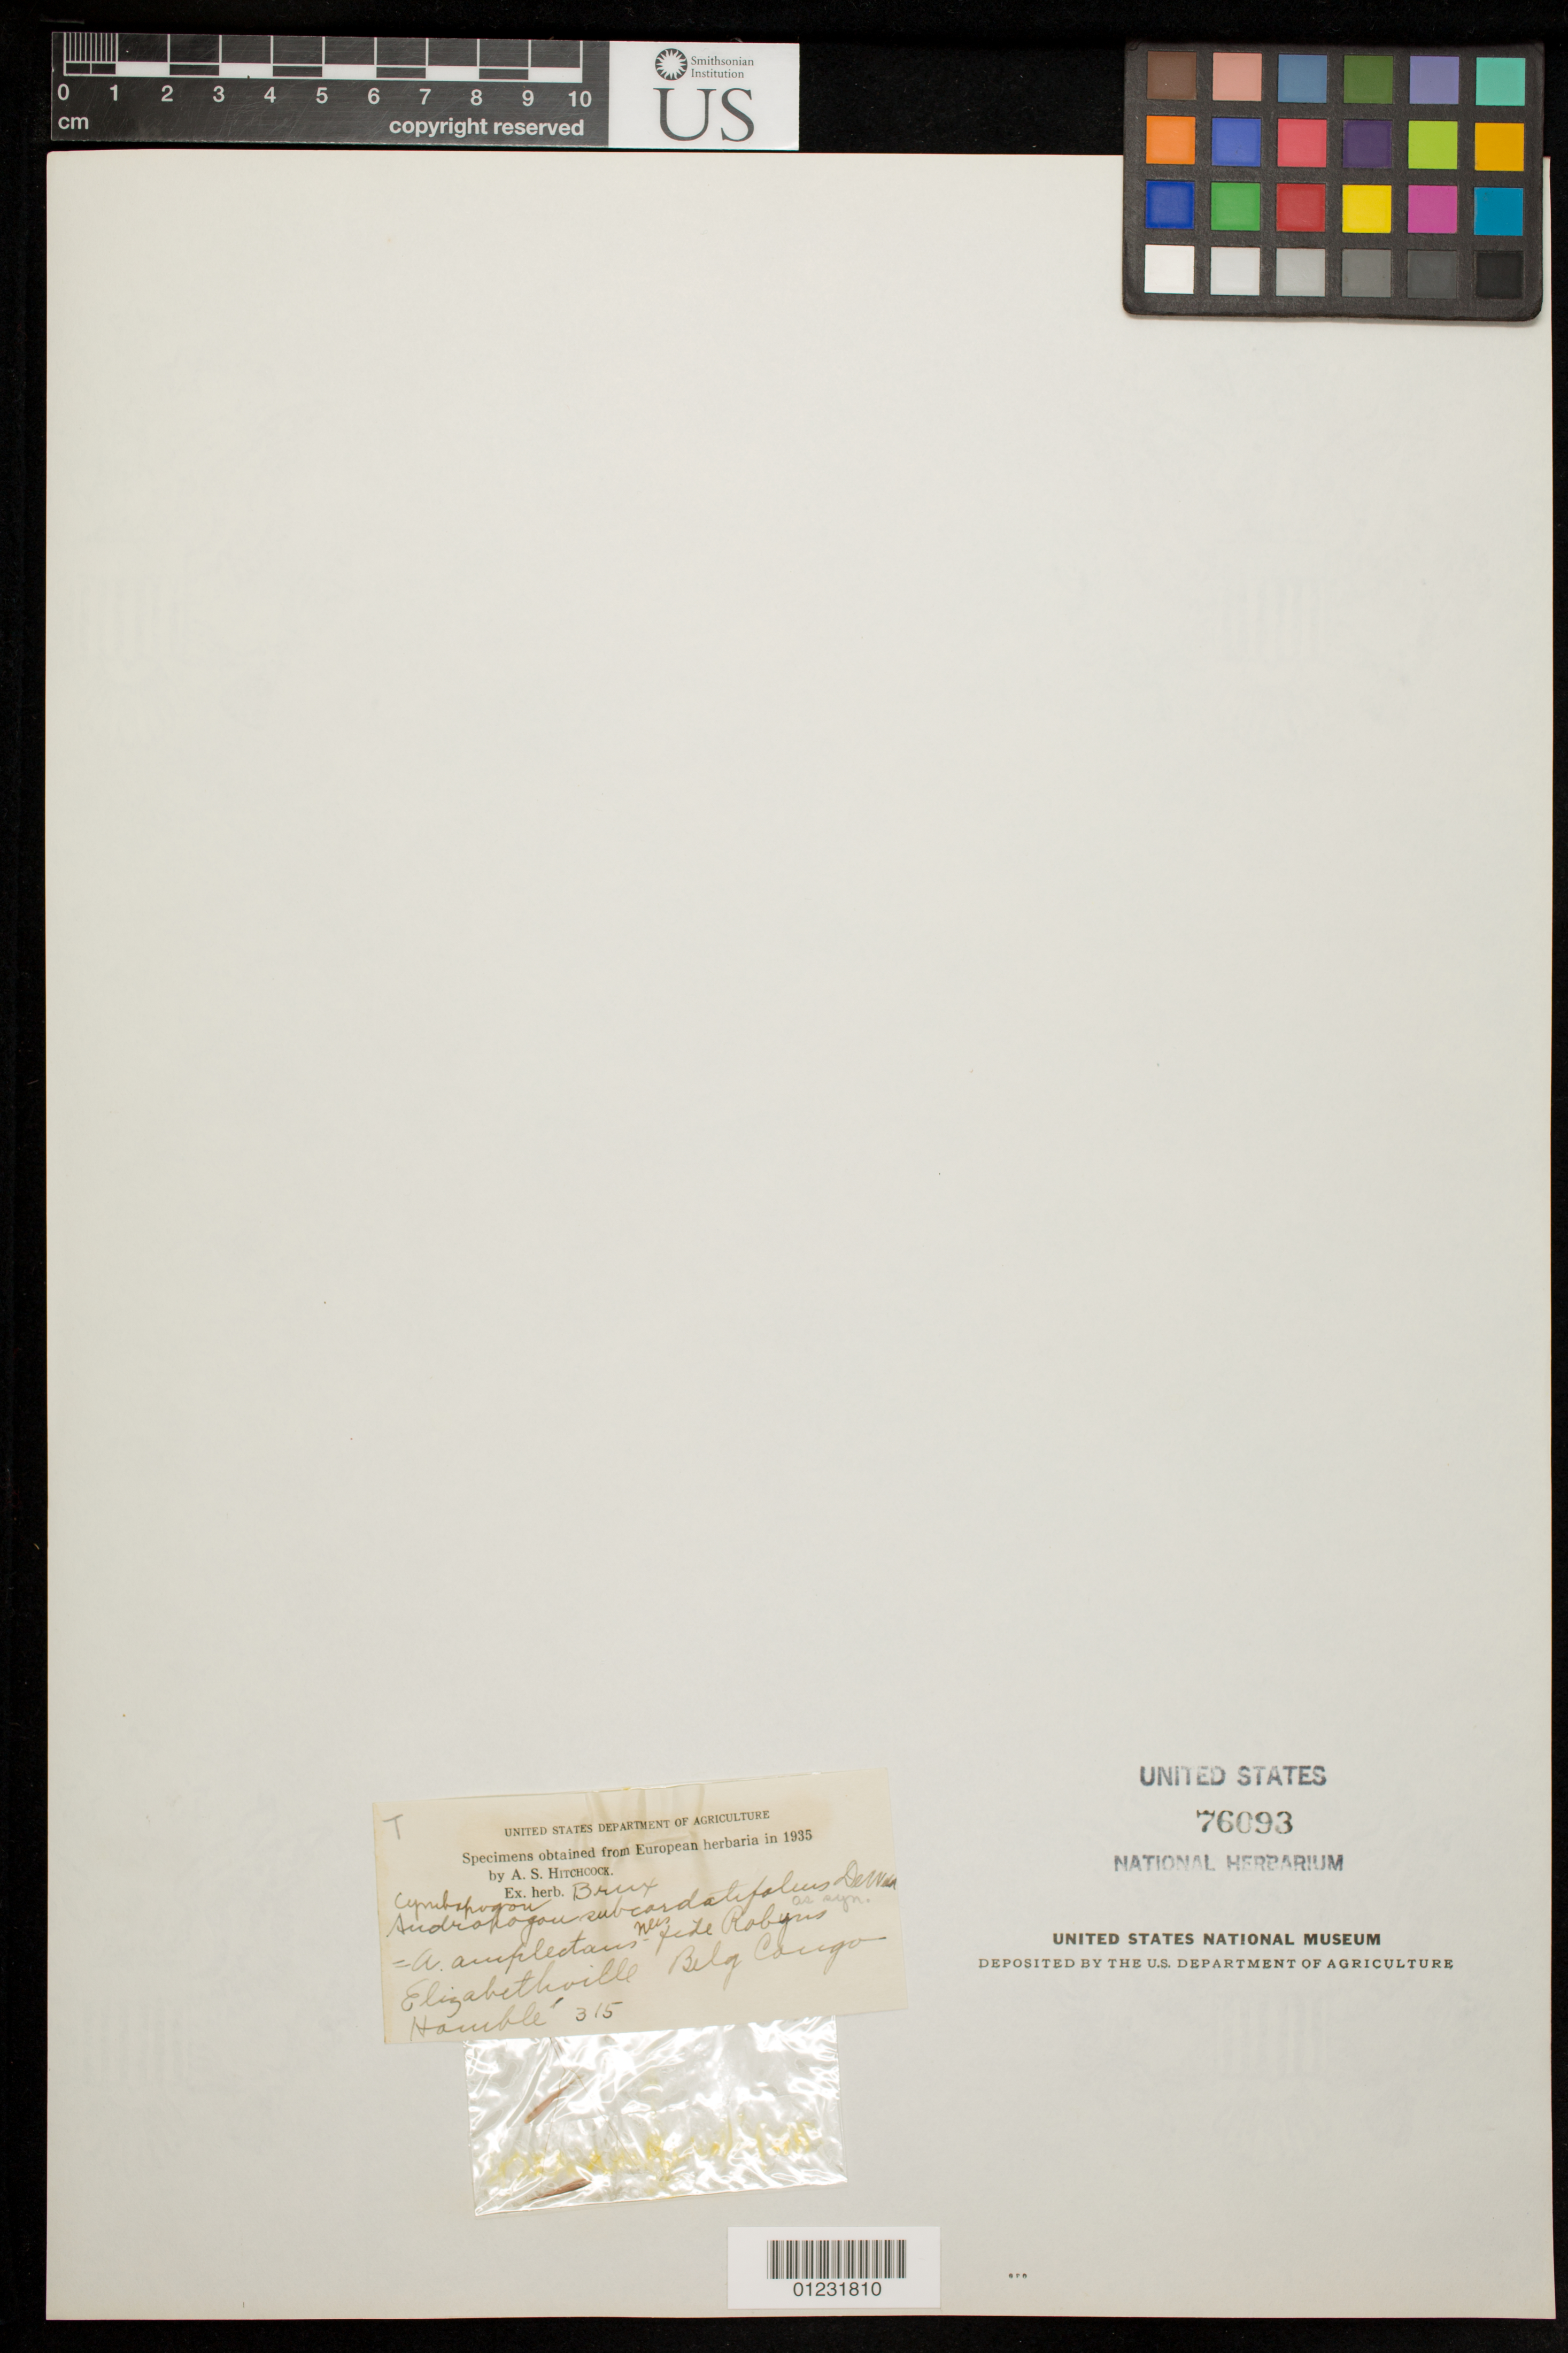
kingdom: Plantae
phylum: Tracheophyta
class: Liliopsida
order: Poales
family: Poaceae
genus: Cymbopogon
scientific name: Cymbopogon subcordatifolius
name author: De Wild.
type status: Type Collection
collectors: H. Homblé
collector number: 315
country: Congo, Democratic Republic of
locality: Elizabethville, Belgian Congo.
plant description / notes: Fragmentary material of type specimen ex herb. Bruxelles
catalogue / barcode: US 76093